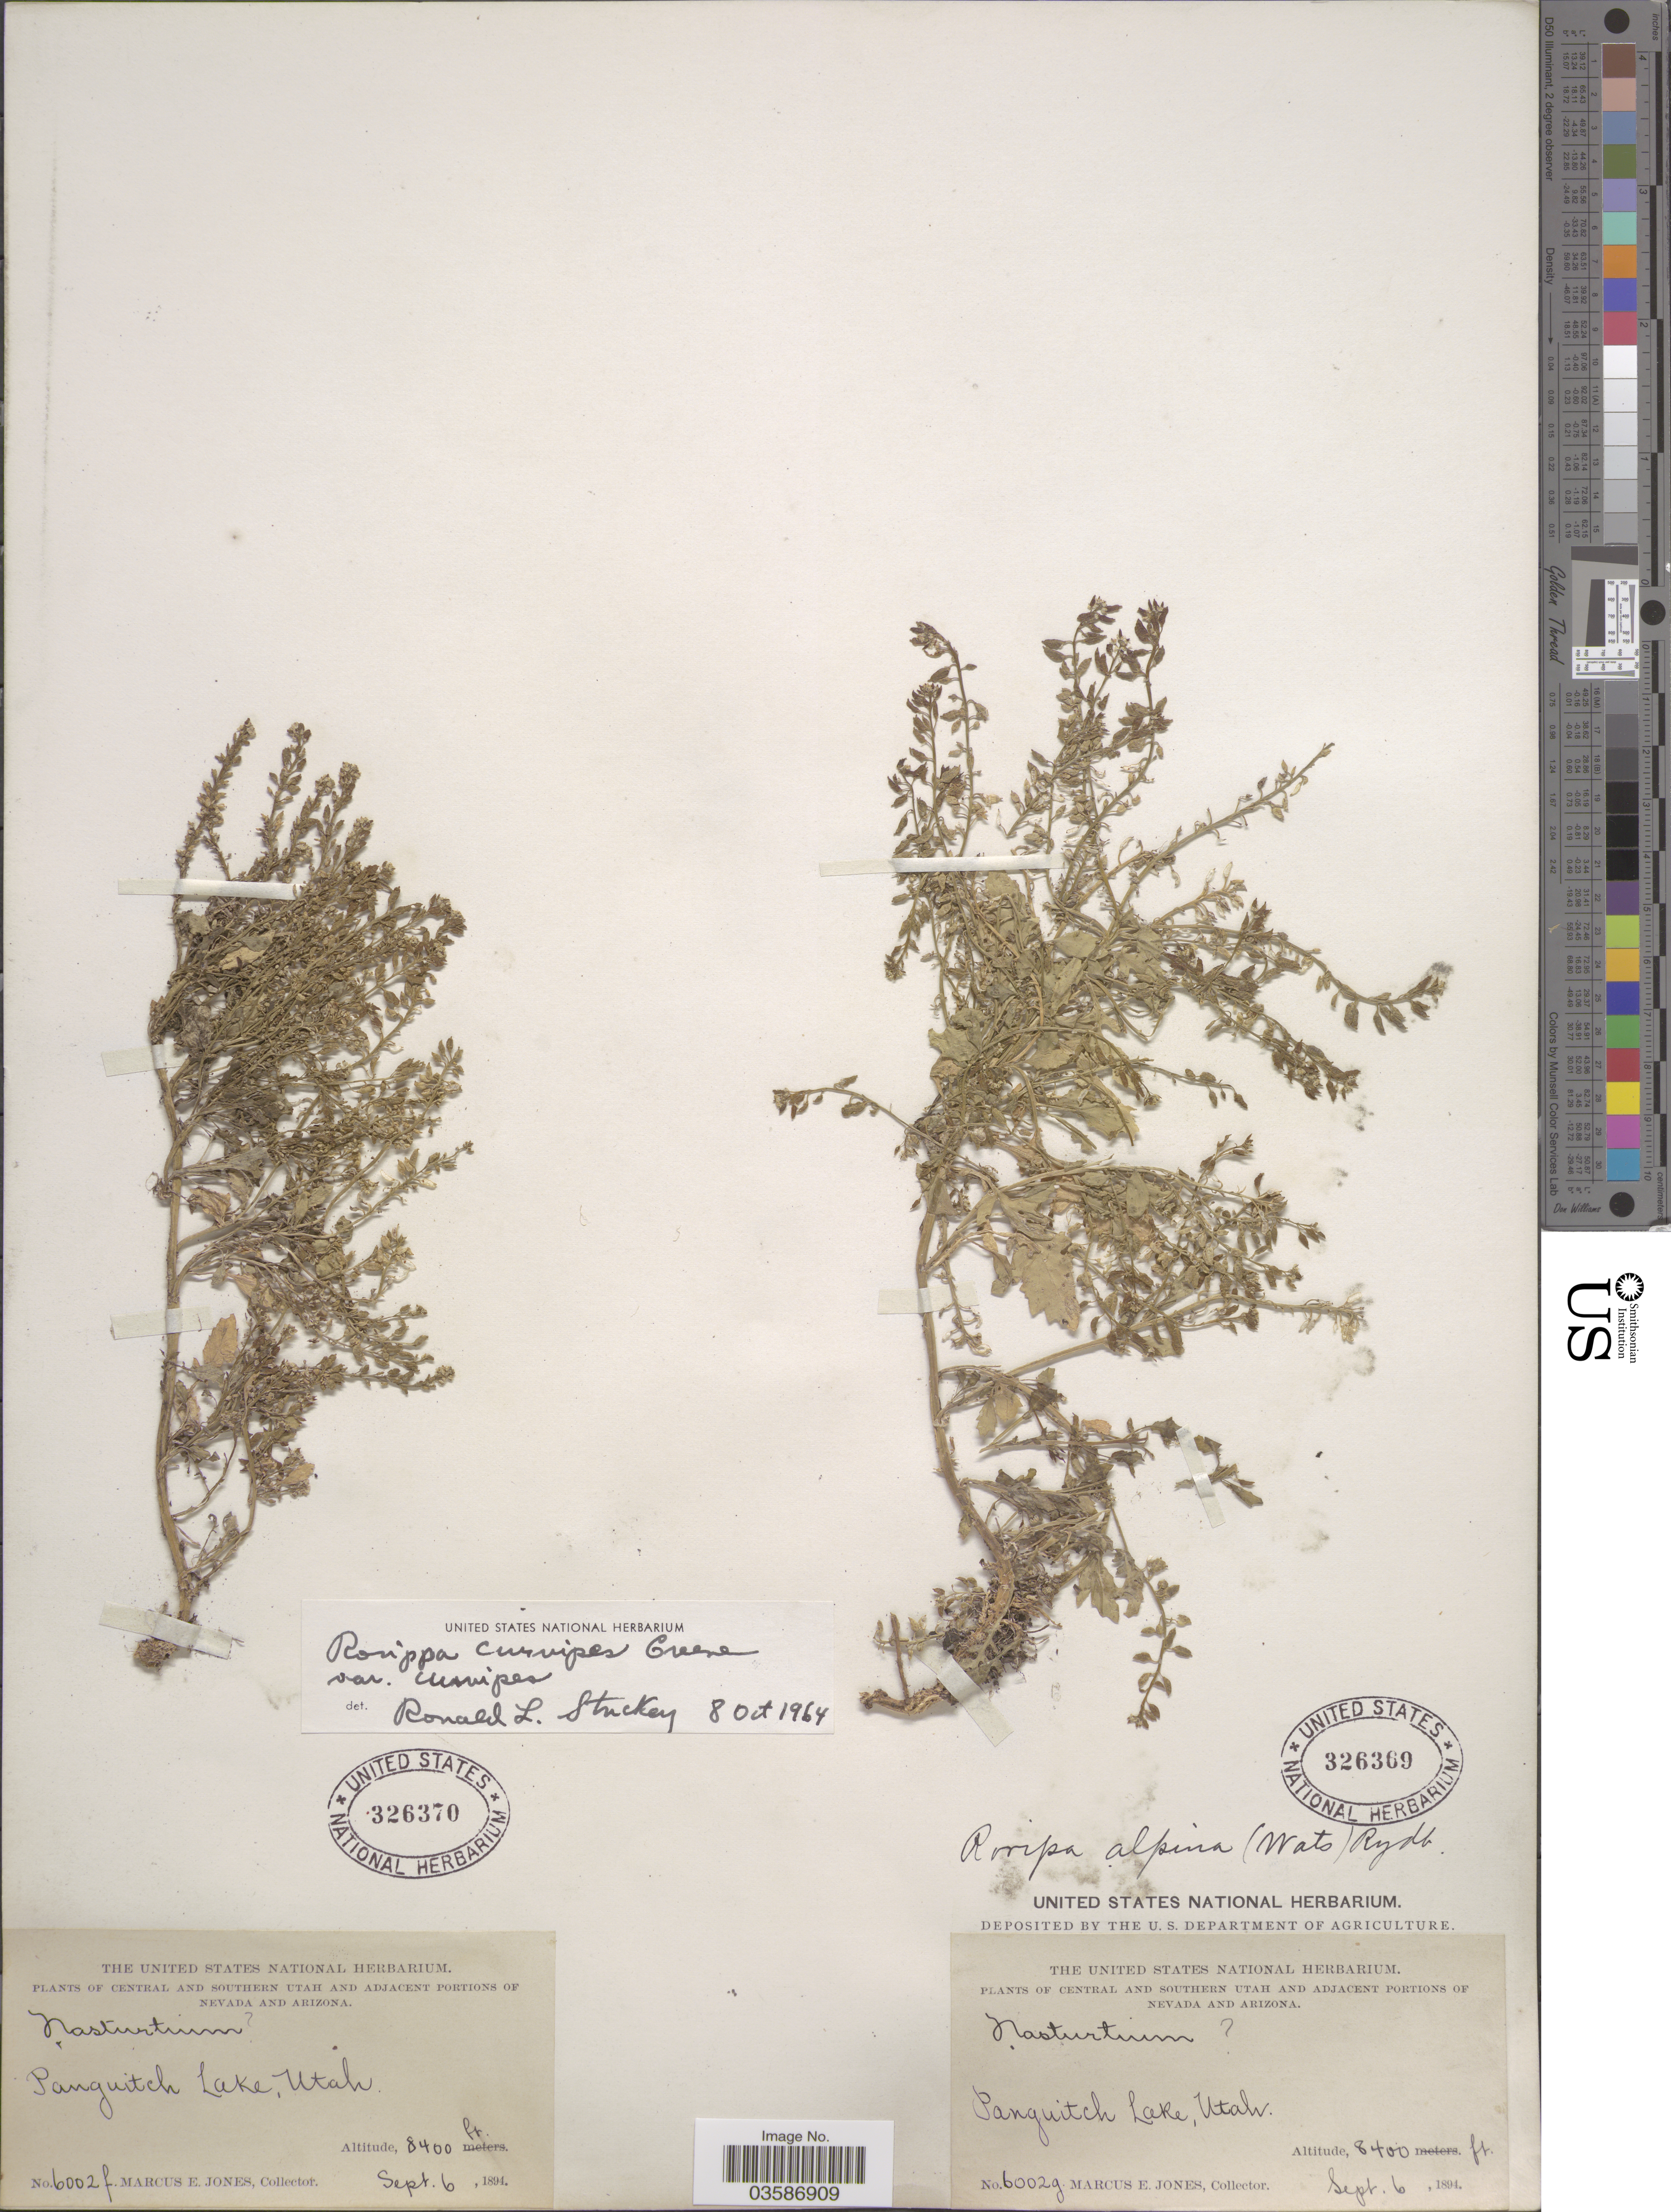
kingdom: Plantae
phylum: Tracheophyta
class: Magnoliopsida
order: Brassicales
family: Brassicaceae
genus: Rorippa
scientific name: Rorippa curvipes var. curvipes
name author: Greene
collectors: M. E. Jones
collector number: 6002g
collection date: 1894-09-06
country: United States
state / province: Utah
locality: Central and Southern Utah. Panguitch Lake.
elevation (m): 2560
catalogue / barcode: US 326369-2